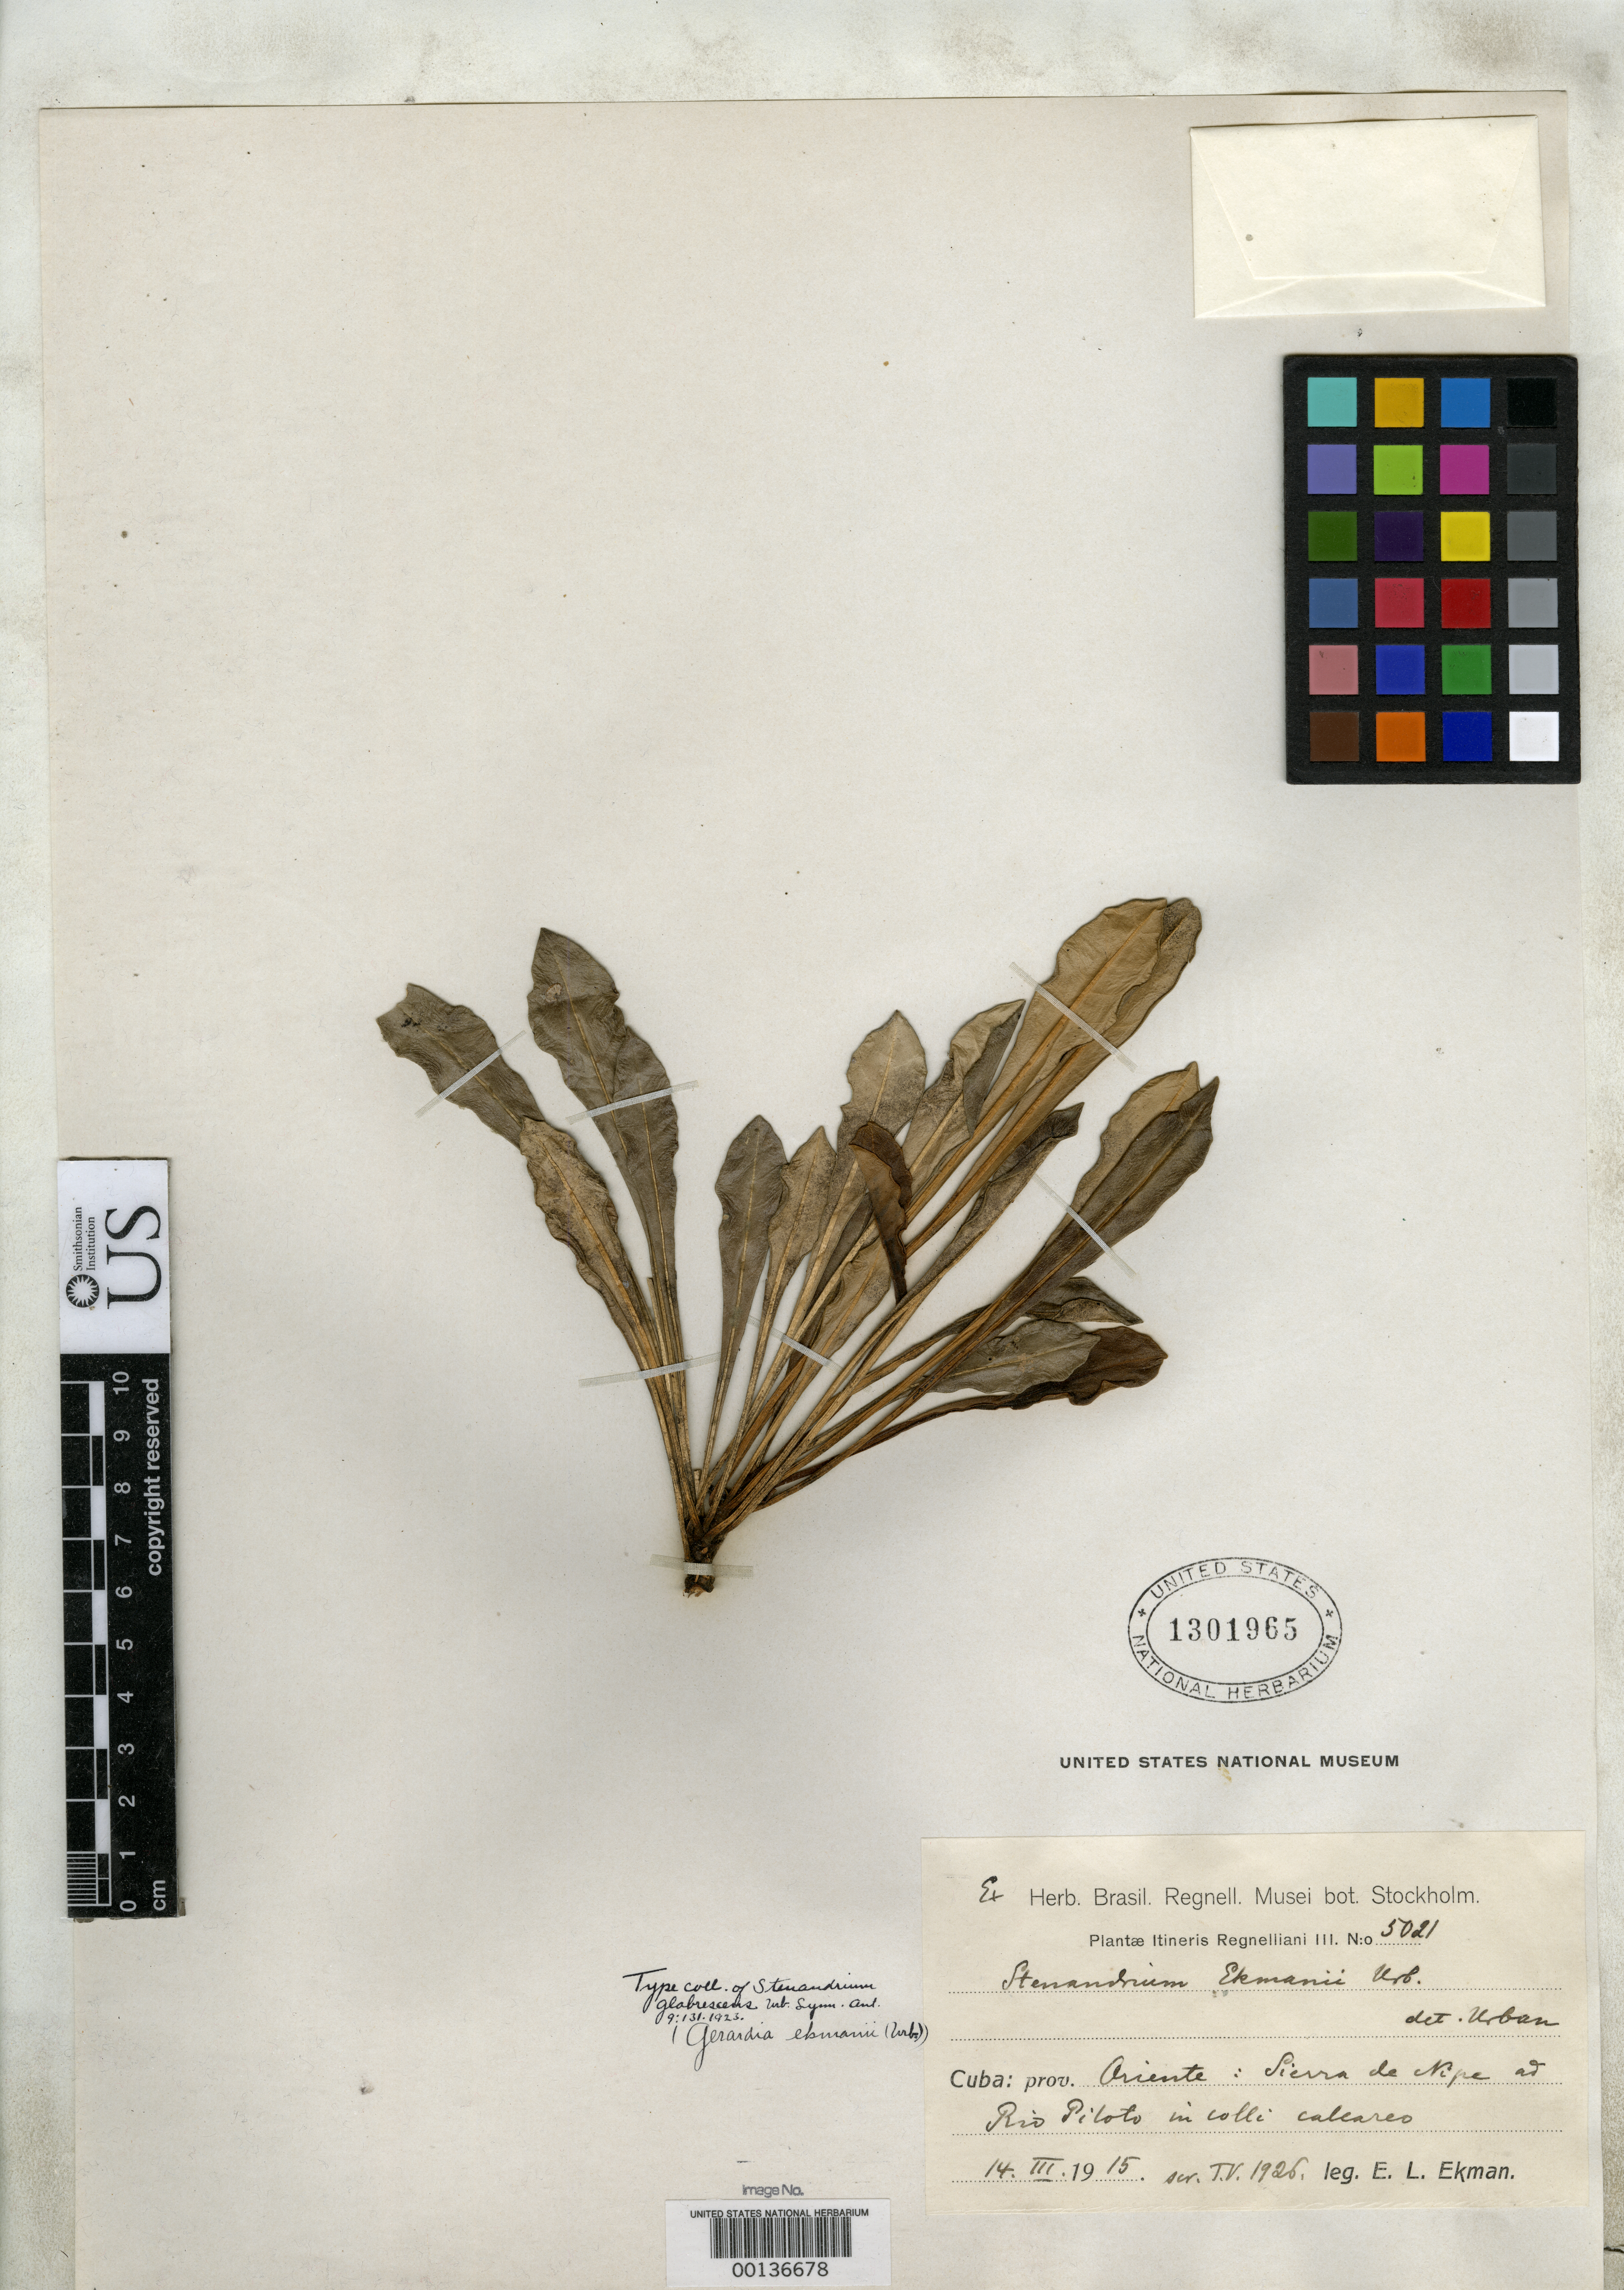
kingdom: Plantae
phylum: Tracheophyta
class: Magnoliopsida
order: Lamiales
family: Acanthaceae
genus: Stenandrium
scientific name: Stenandrium glabrescens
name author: Urb.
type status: Isotype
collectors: E. L. Ekman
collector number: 5021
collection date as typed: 14 Mar 1915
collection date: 1915-03-14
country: Cuba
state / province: Oriente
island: Greater Antilles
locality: Sierra de Nipe ad Rio Piloto.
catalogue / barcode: US 1301965